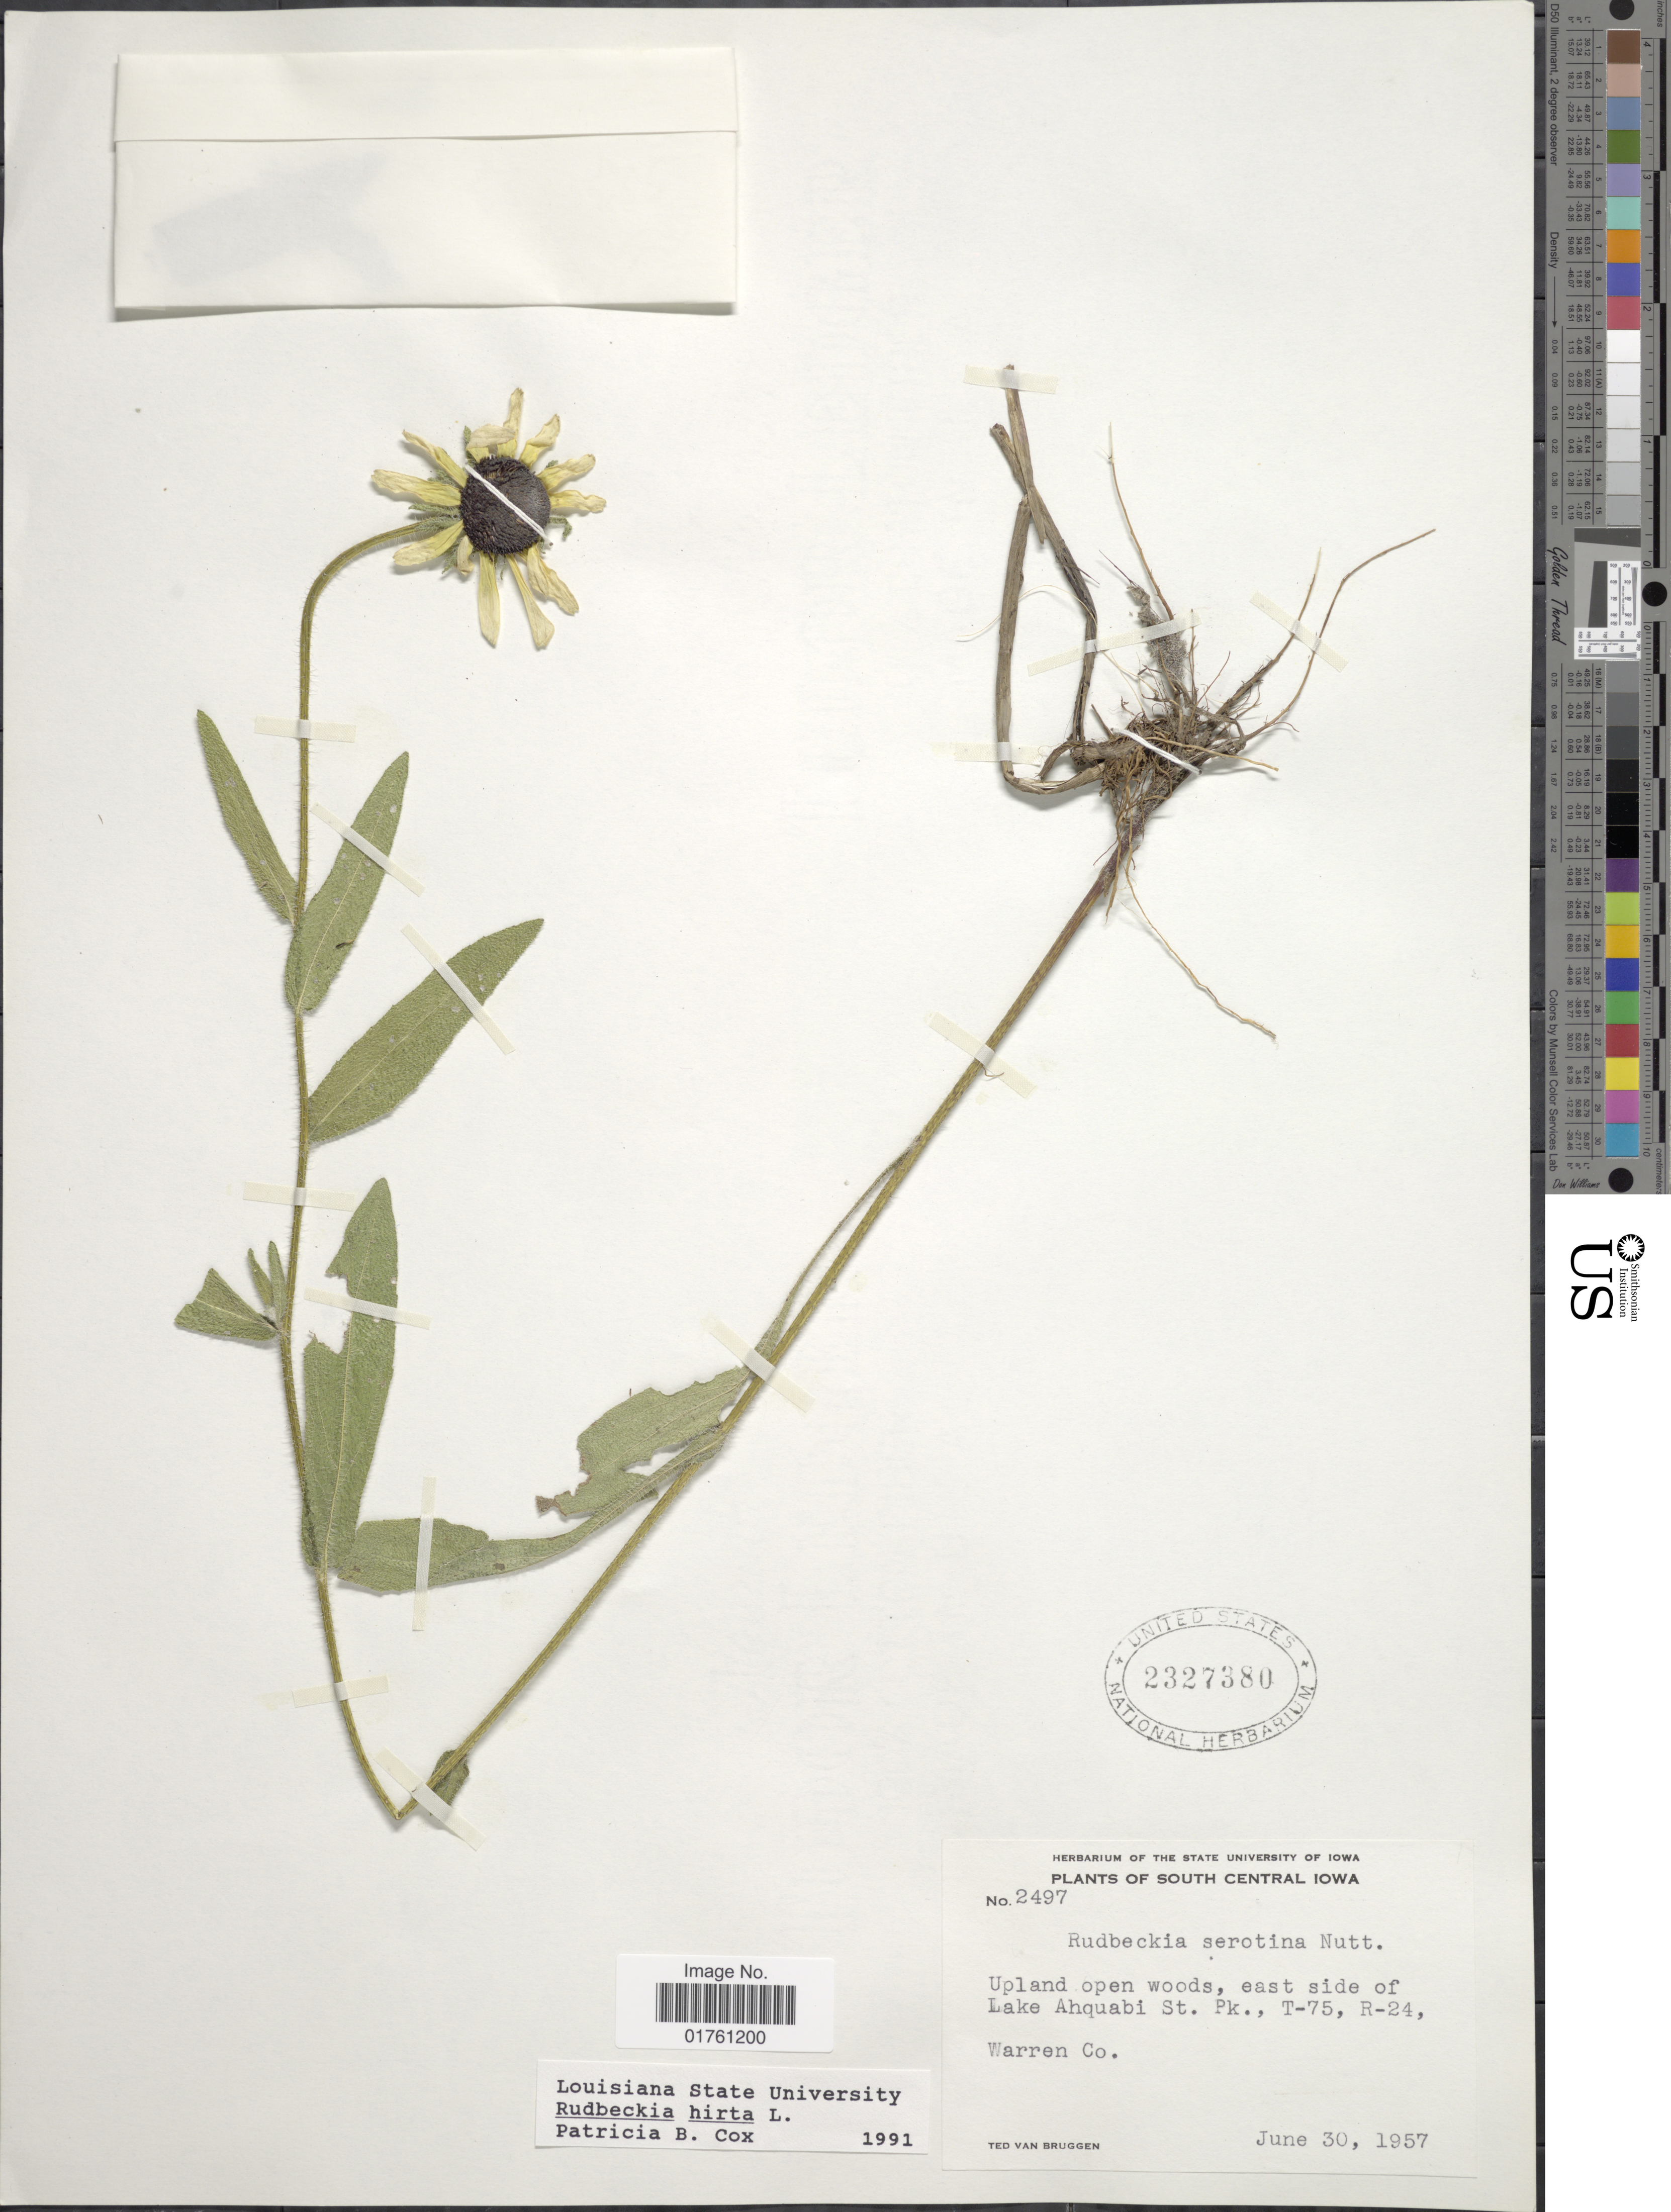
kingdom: Plantae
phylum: Tracheophyta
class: Magnoliopsida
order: Asterales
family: Asteraceae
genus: Rudbeckia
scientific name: Rudbeckia hirta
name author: L.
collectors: T. van Bruggen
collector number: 2497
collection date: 1957-06-30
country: United States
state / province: Iowa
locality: South Central Iowa, Upland openwoods, east side of Lake Ahquabi St. Pk., T-75, R-24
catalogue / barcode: US 2327380